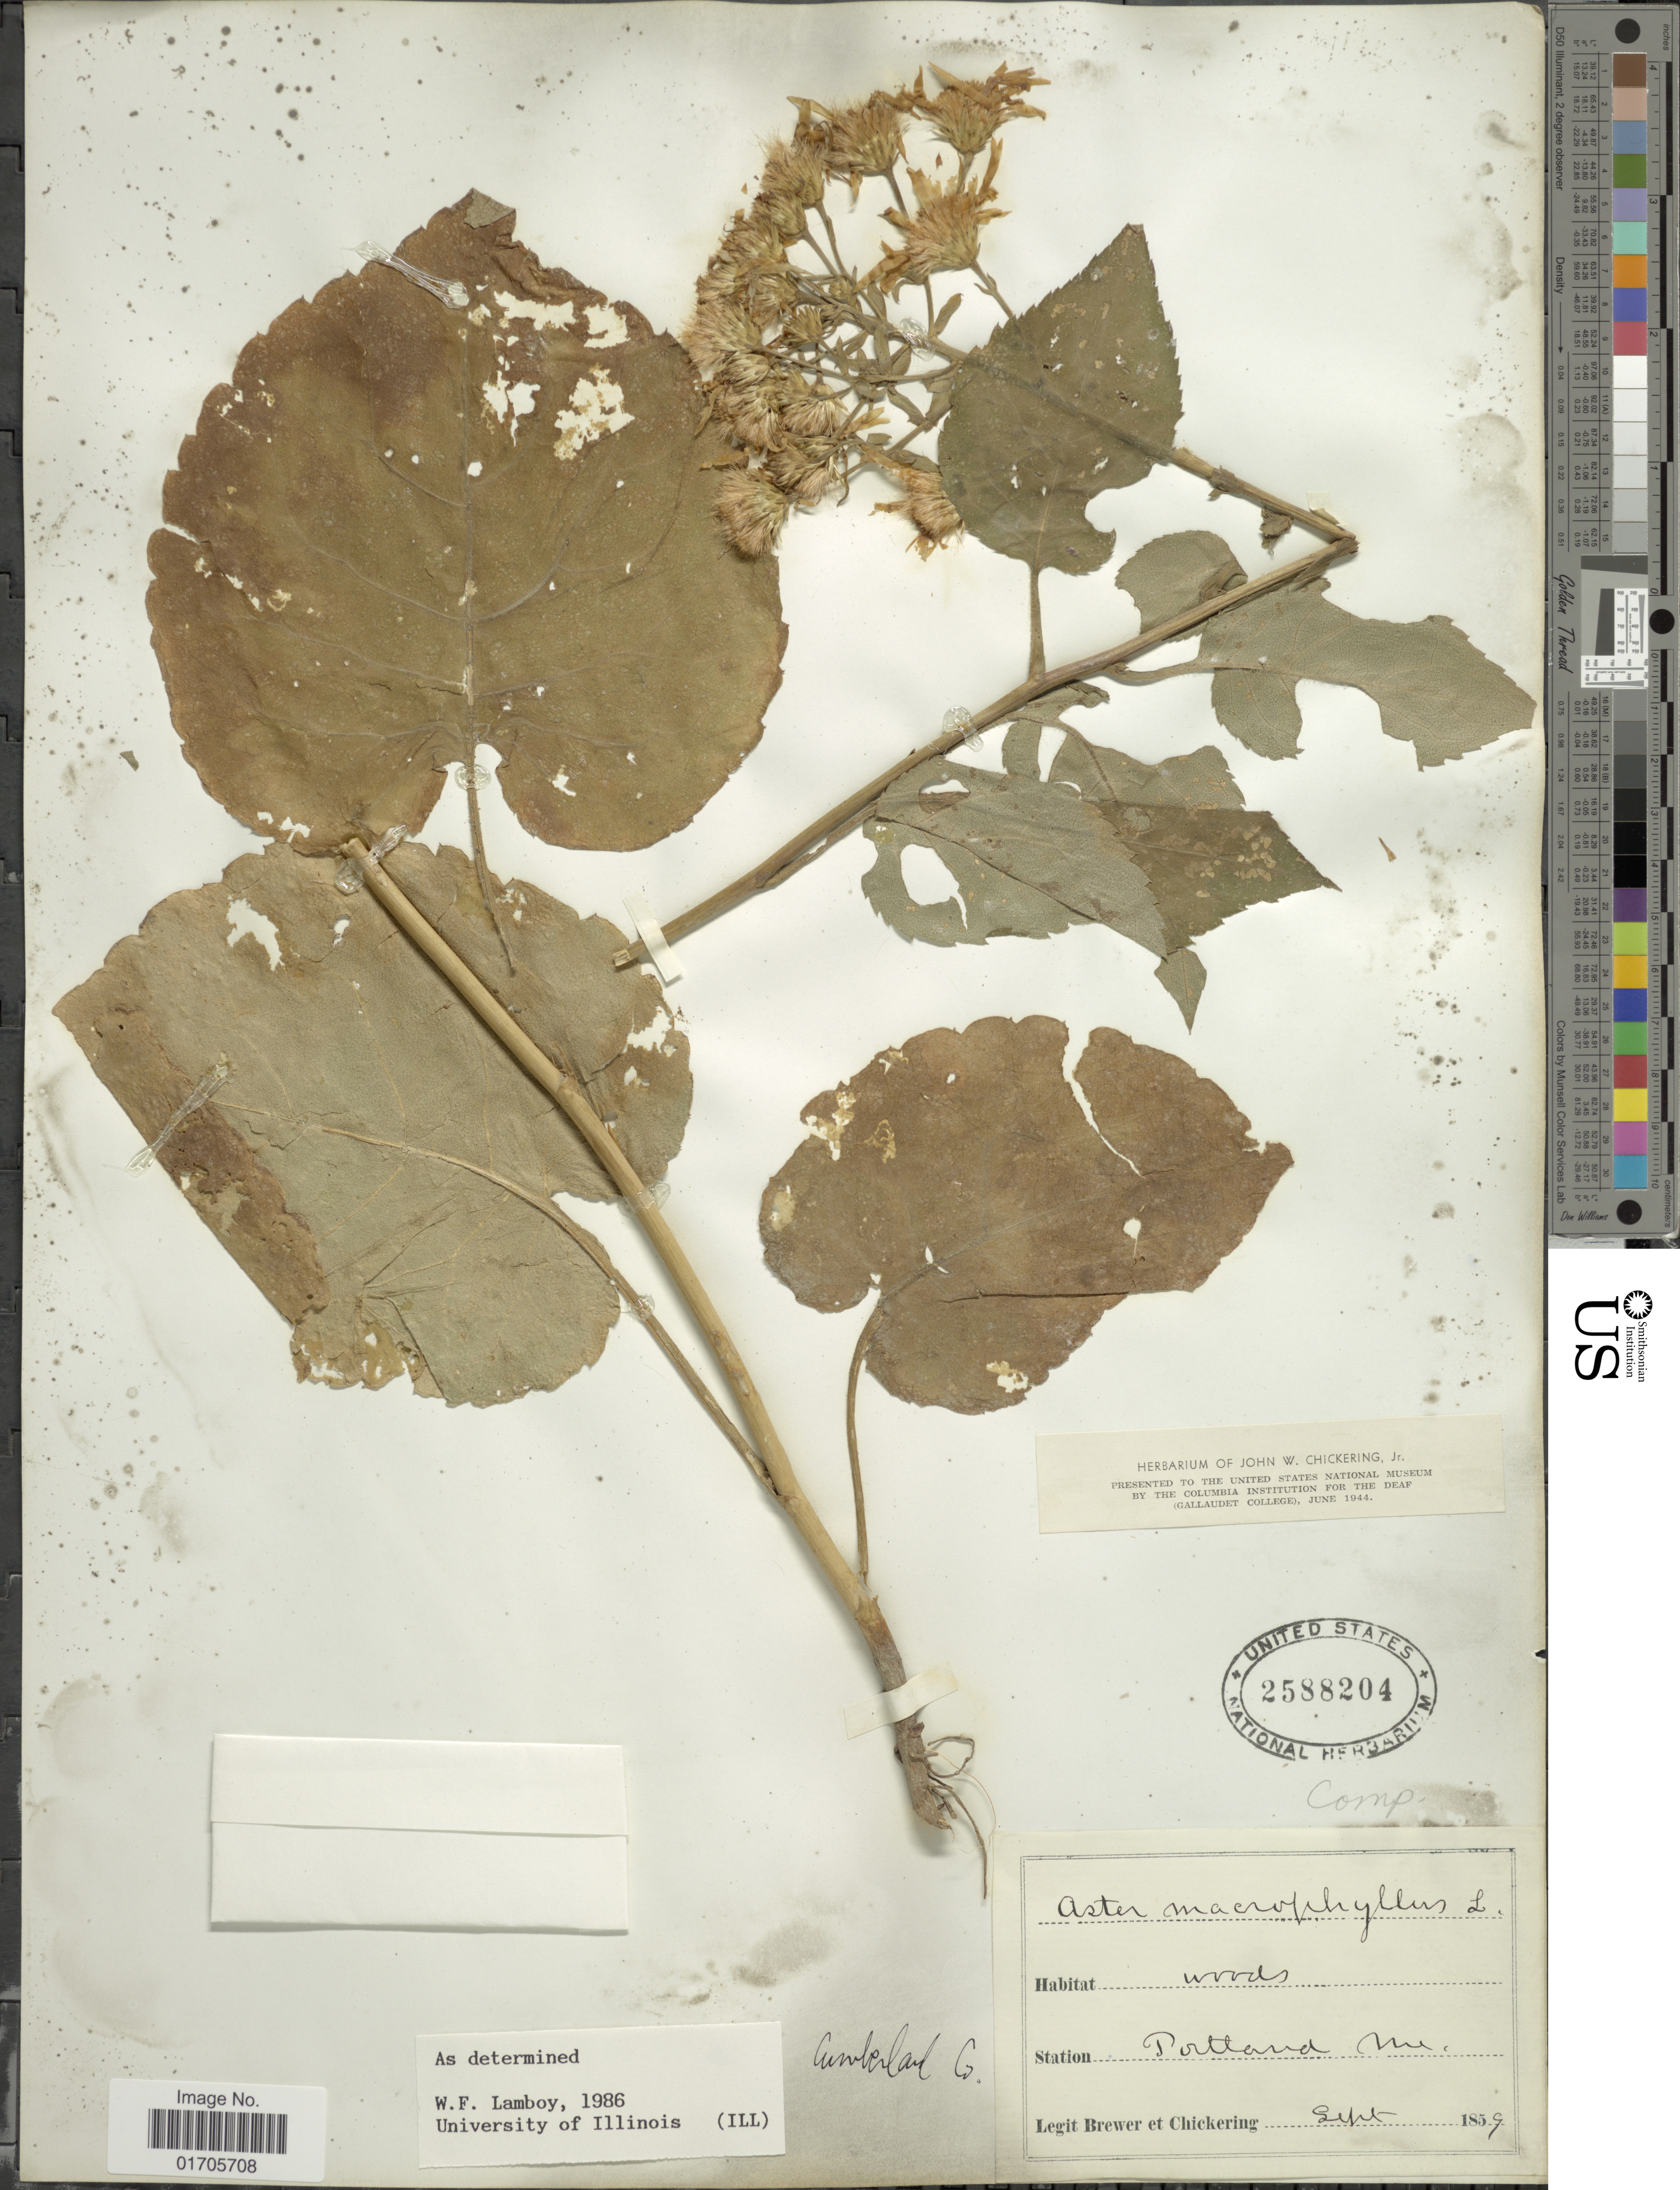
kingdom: Plantae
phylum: Tracheophyta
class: Magnoliopsida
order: Asterales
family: Asteraceae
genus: Eurybia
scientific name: Eurybia macrophylla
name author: (L.) Cass.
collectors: -. Brewer & -. Chickering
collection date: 1859-09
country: United States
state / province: Maine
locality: Portland, Cumberland.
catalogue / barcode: US 2588204